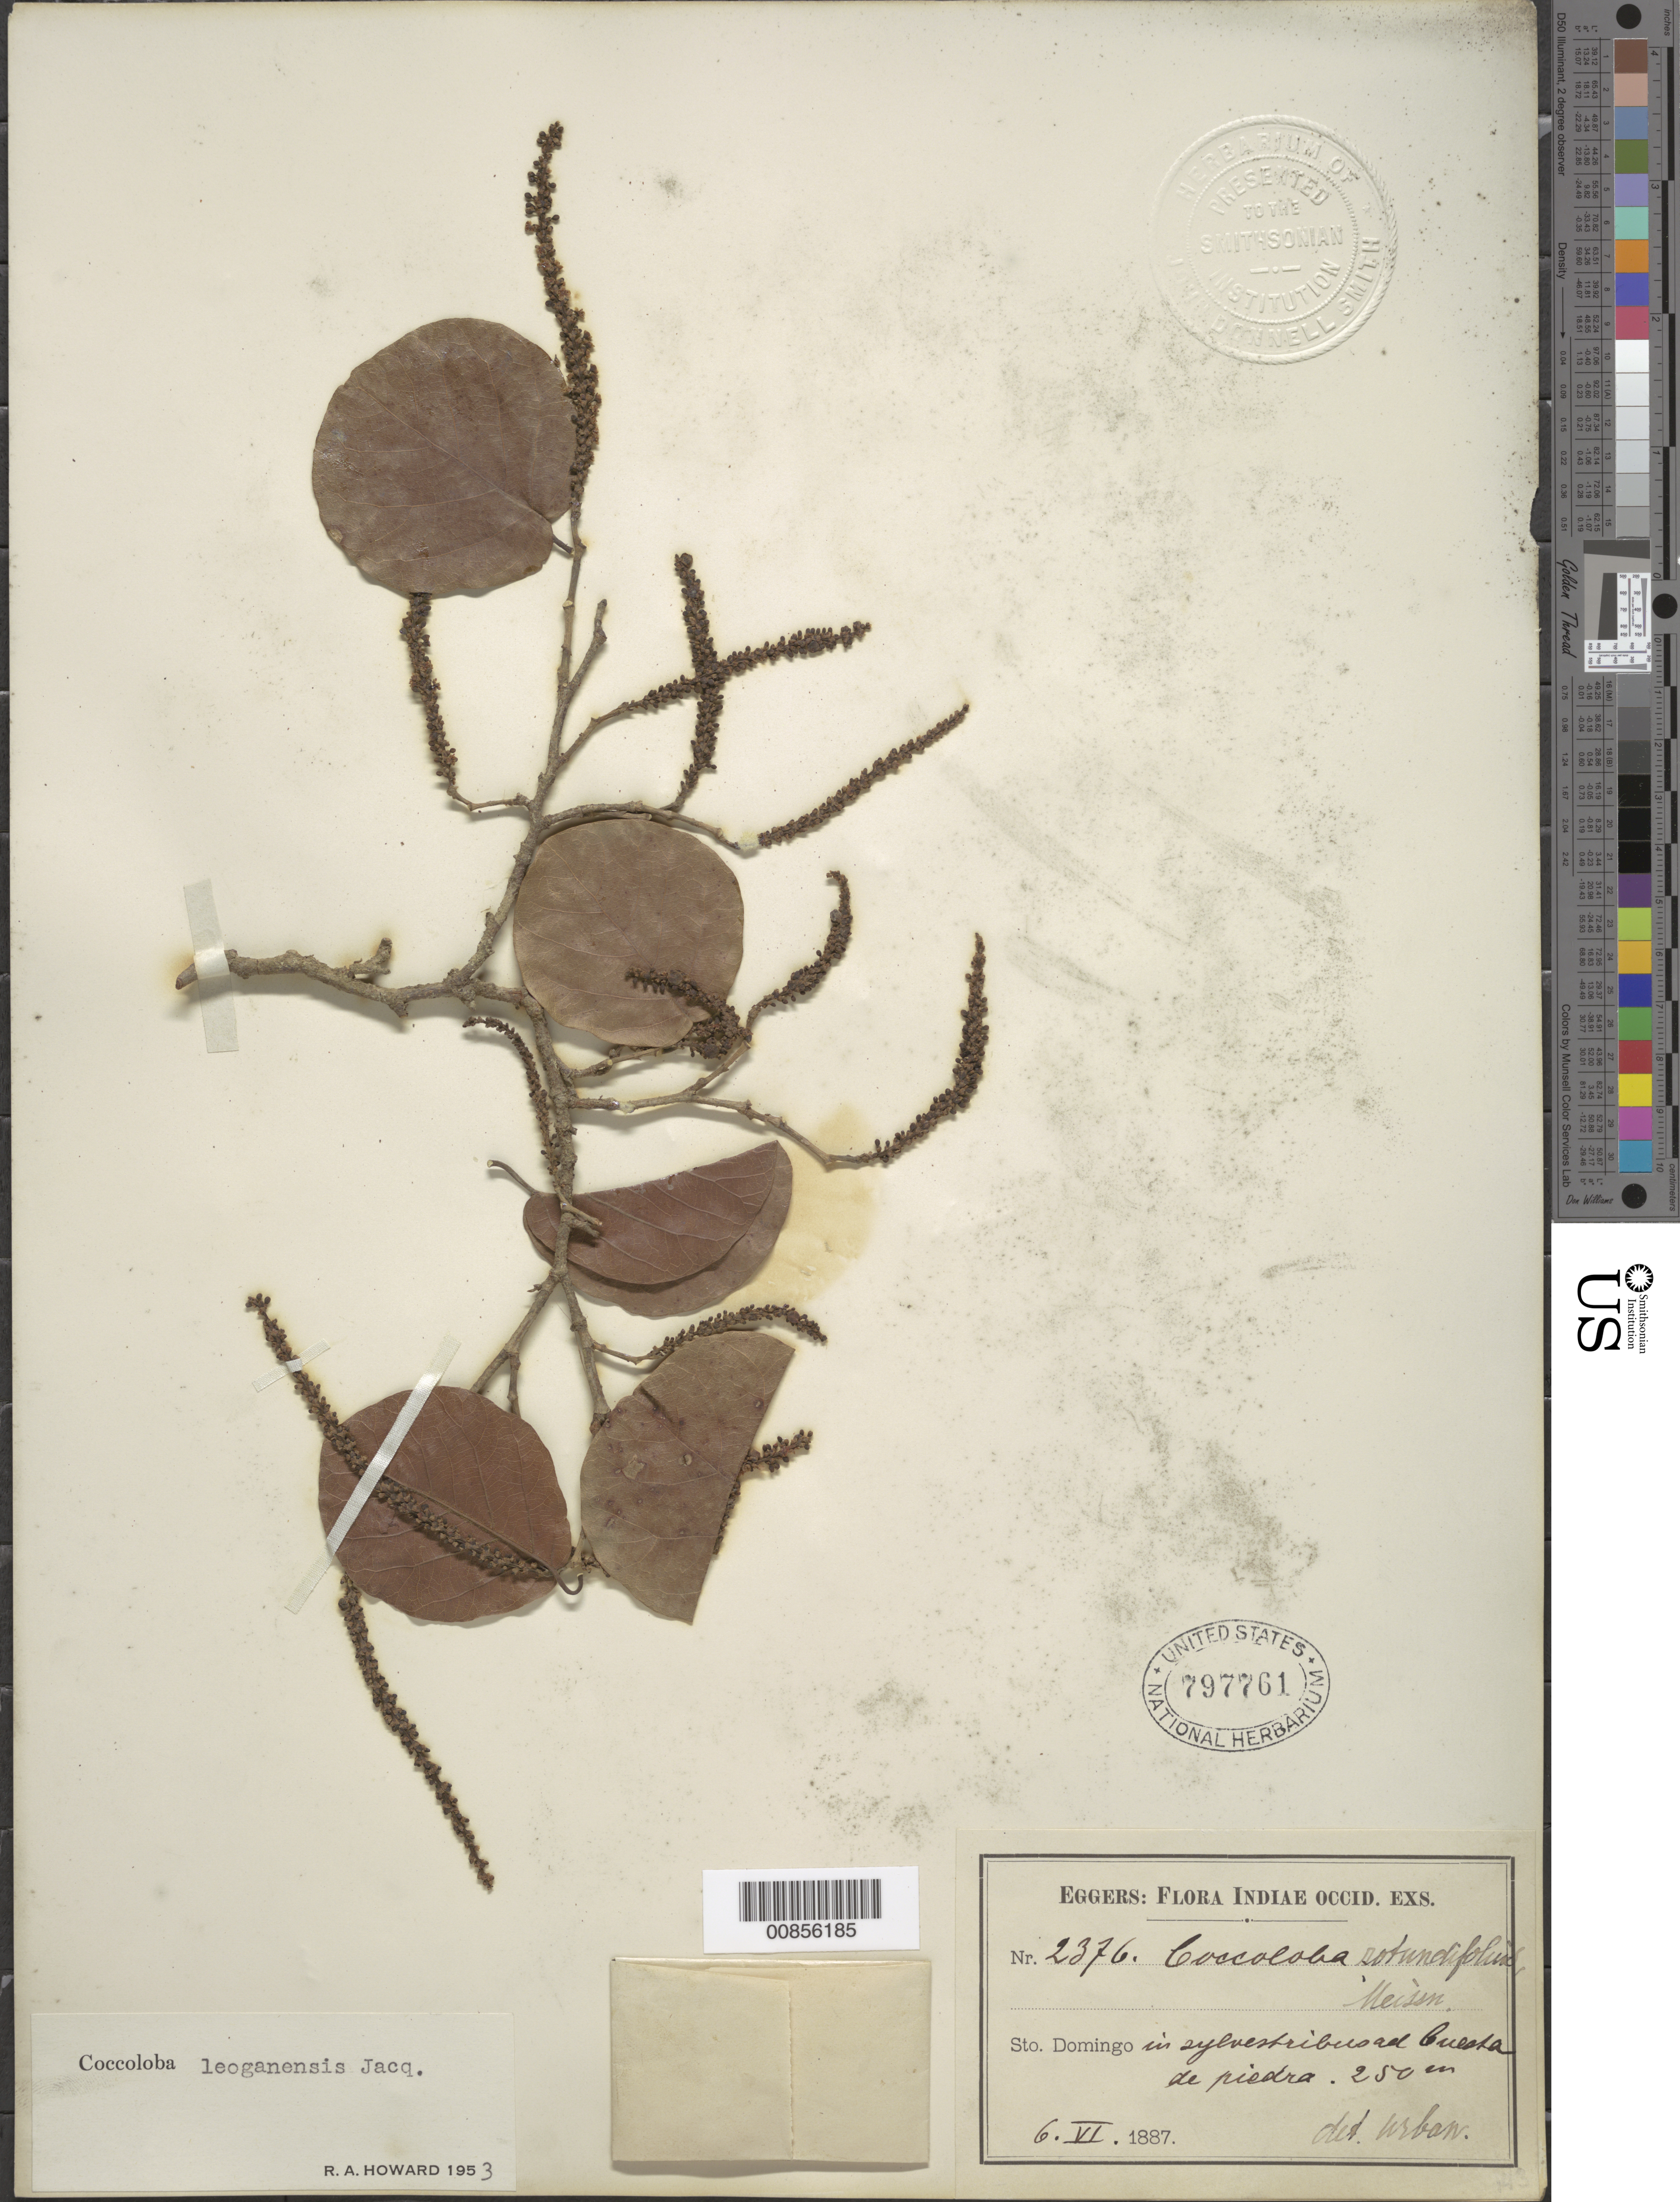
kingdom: Plantae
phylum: Tracheophyta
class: Magnoliopsida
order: Caryophyllales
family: Polygonaceae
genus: Coccoloba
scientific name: Coccoloba leoganensis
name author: Jacq.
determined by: Howard, R. A.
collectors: H. F. A. von Eggers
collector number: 2376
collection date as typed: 06 Jun 1887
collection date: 1887-06-06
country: Dominican Republic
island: Hispaniola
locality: Ad Cuesta de Piedra.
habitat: In sylvestrubus.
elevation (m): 250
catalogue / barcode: US 797761